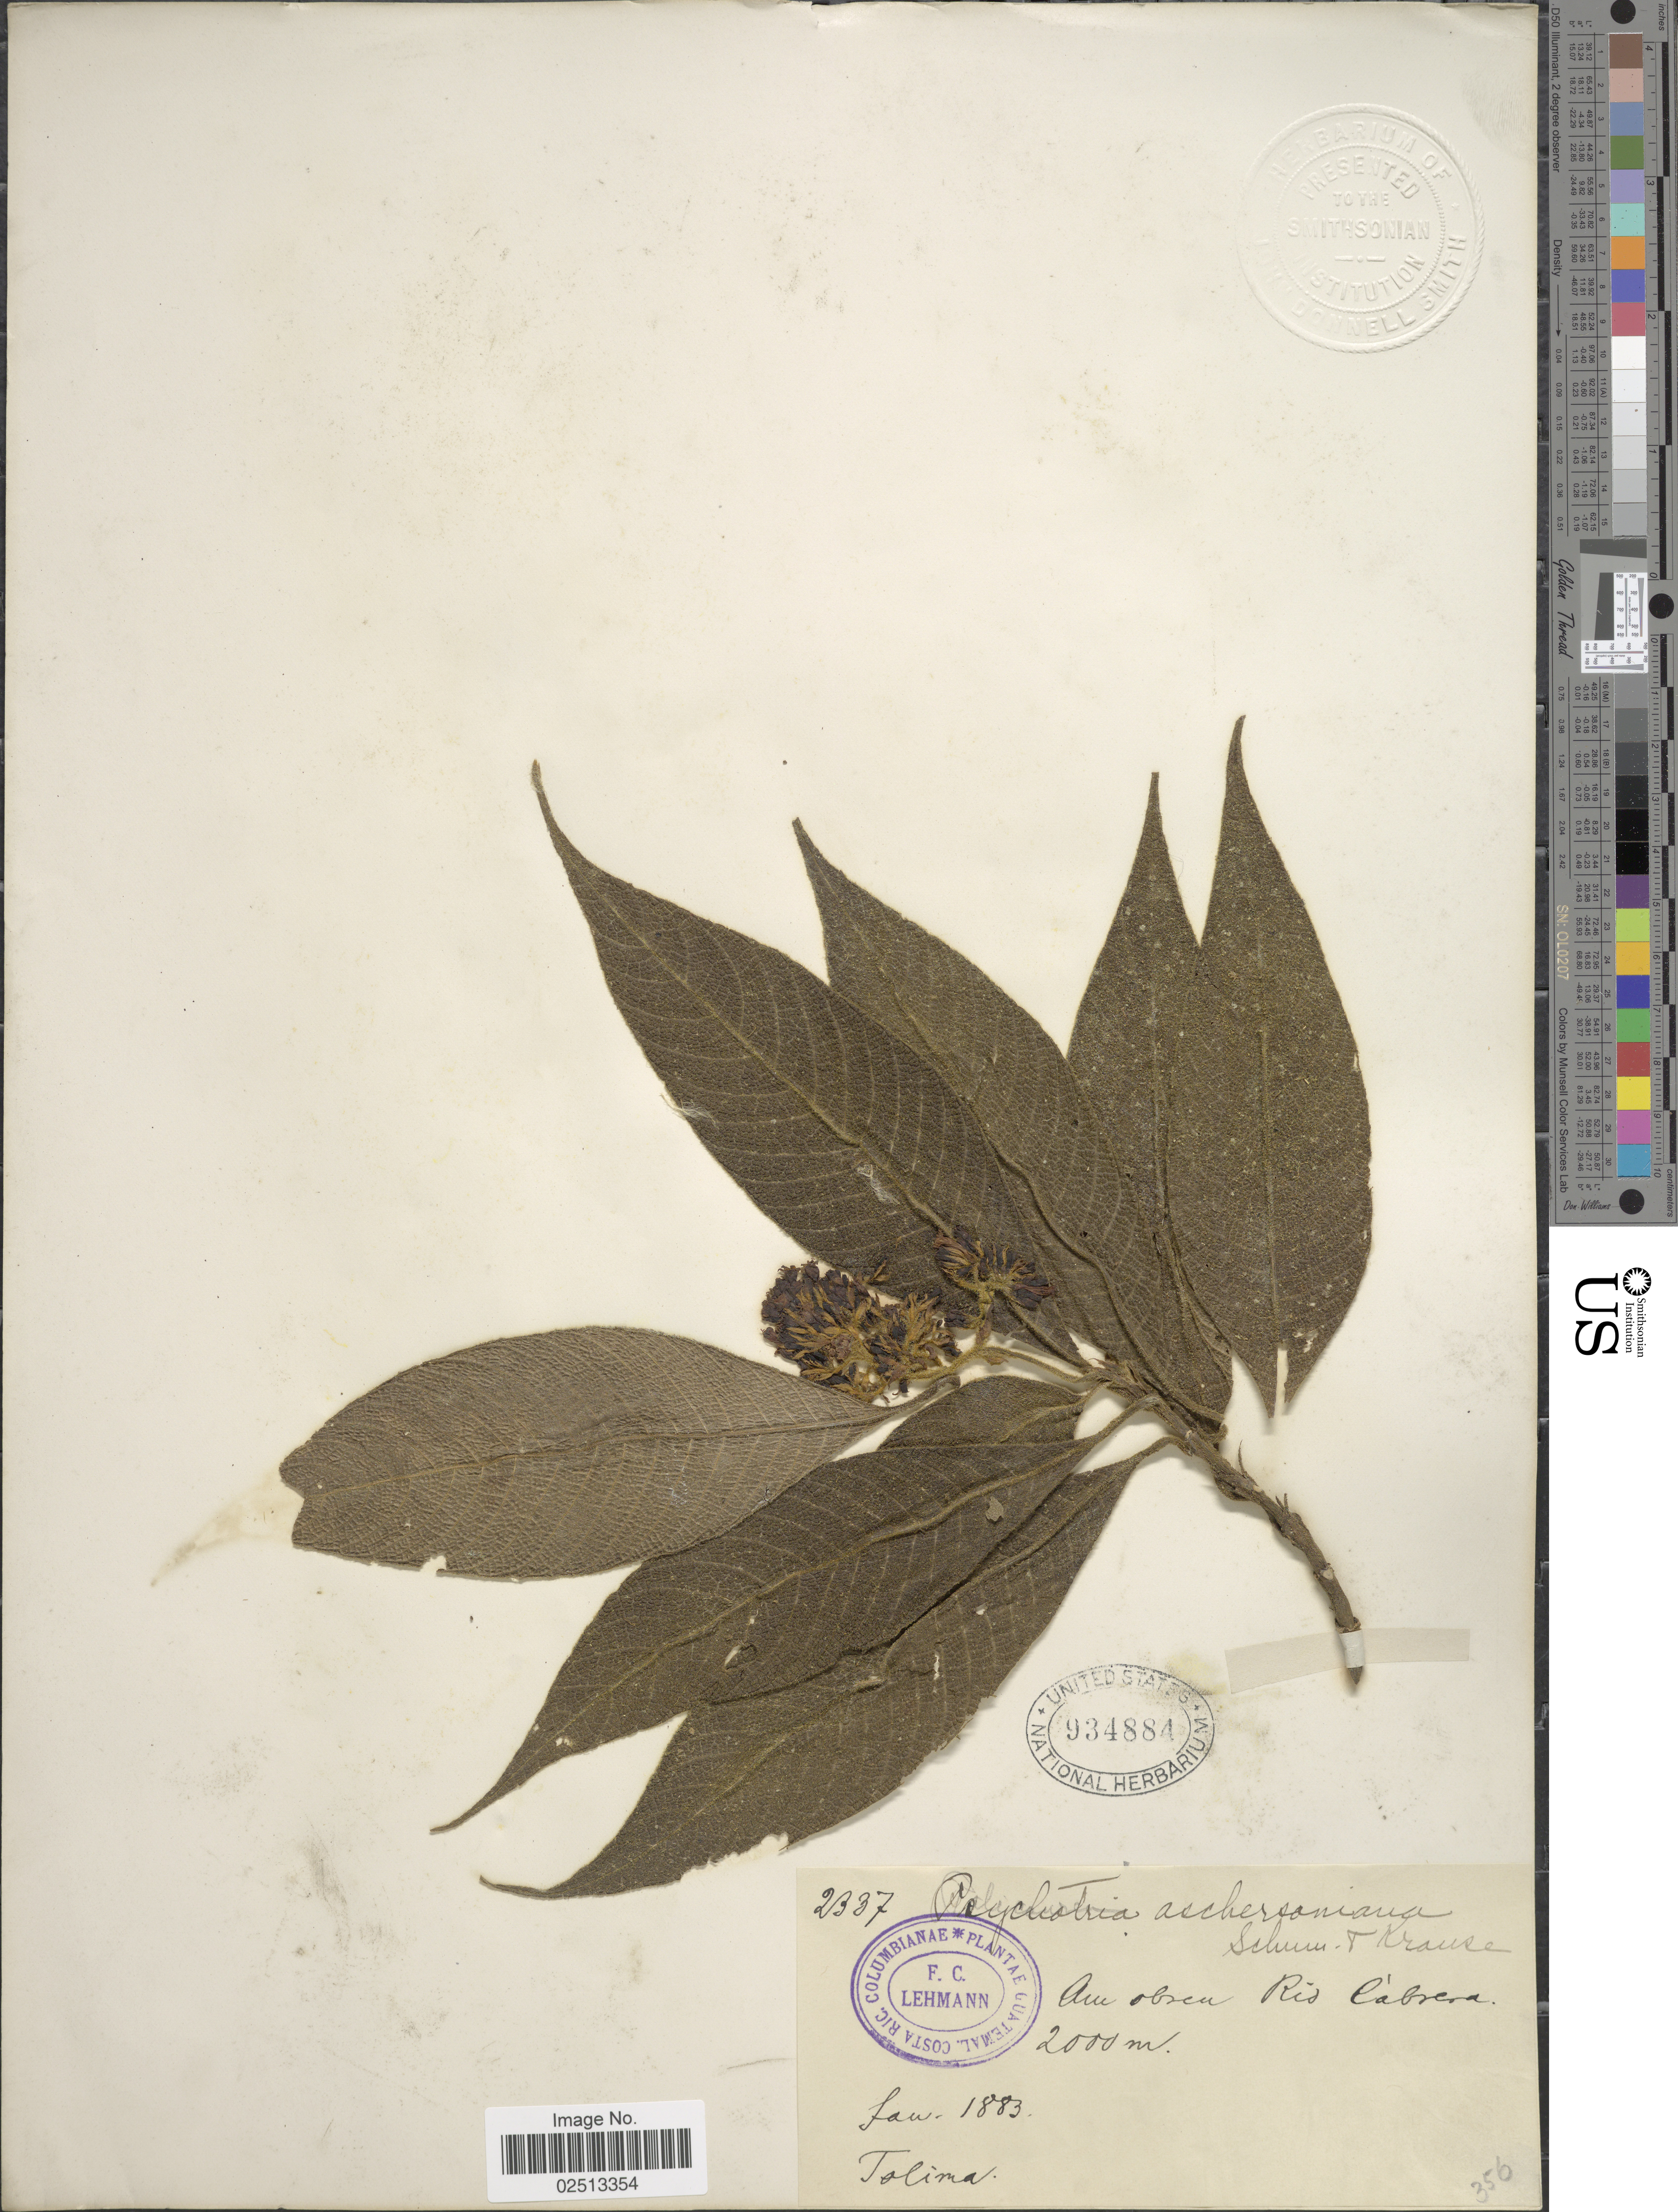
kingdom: Plantae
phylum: Tracheophyta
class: Magnoliopsida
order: Gentianales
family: Rubiaceae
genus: Psychotria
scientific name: Psychotria aschersoniana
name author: K. Schum. & K. Krause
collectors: F. Lehman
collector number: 2337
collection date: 1883-01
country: Colombia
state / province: Tolima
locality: Tolima. Am Obren Rio Cabrera.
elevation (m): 2000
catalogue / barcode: US 934884